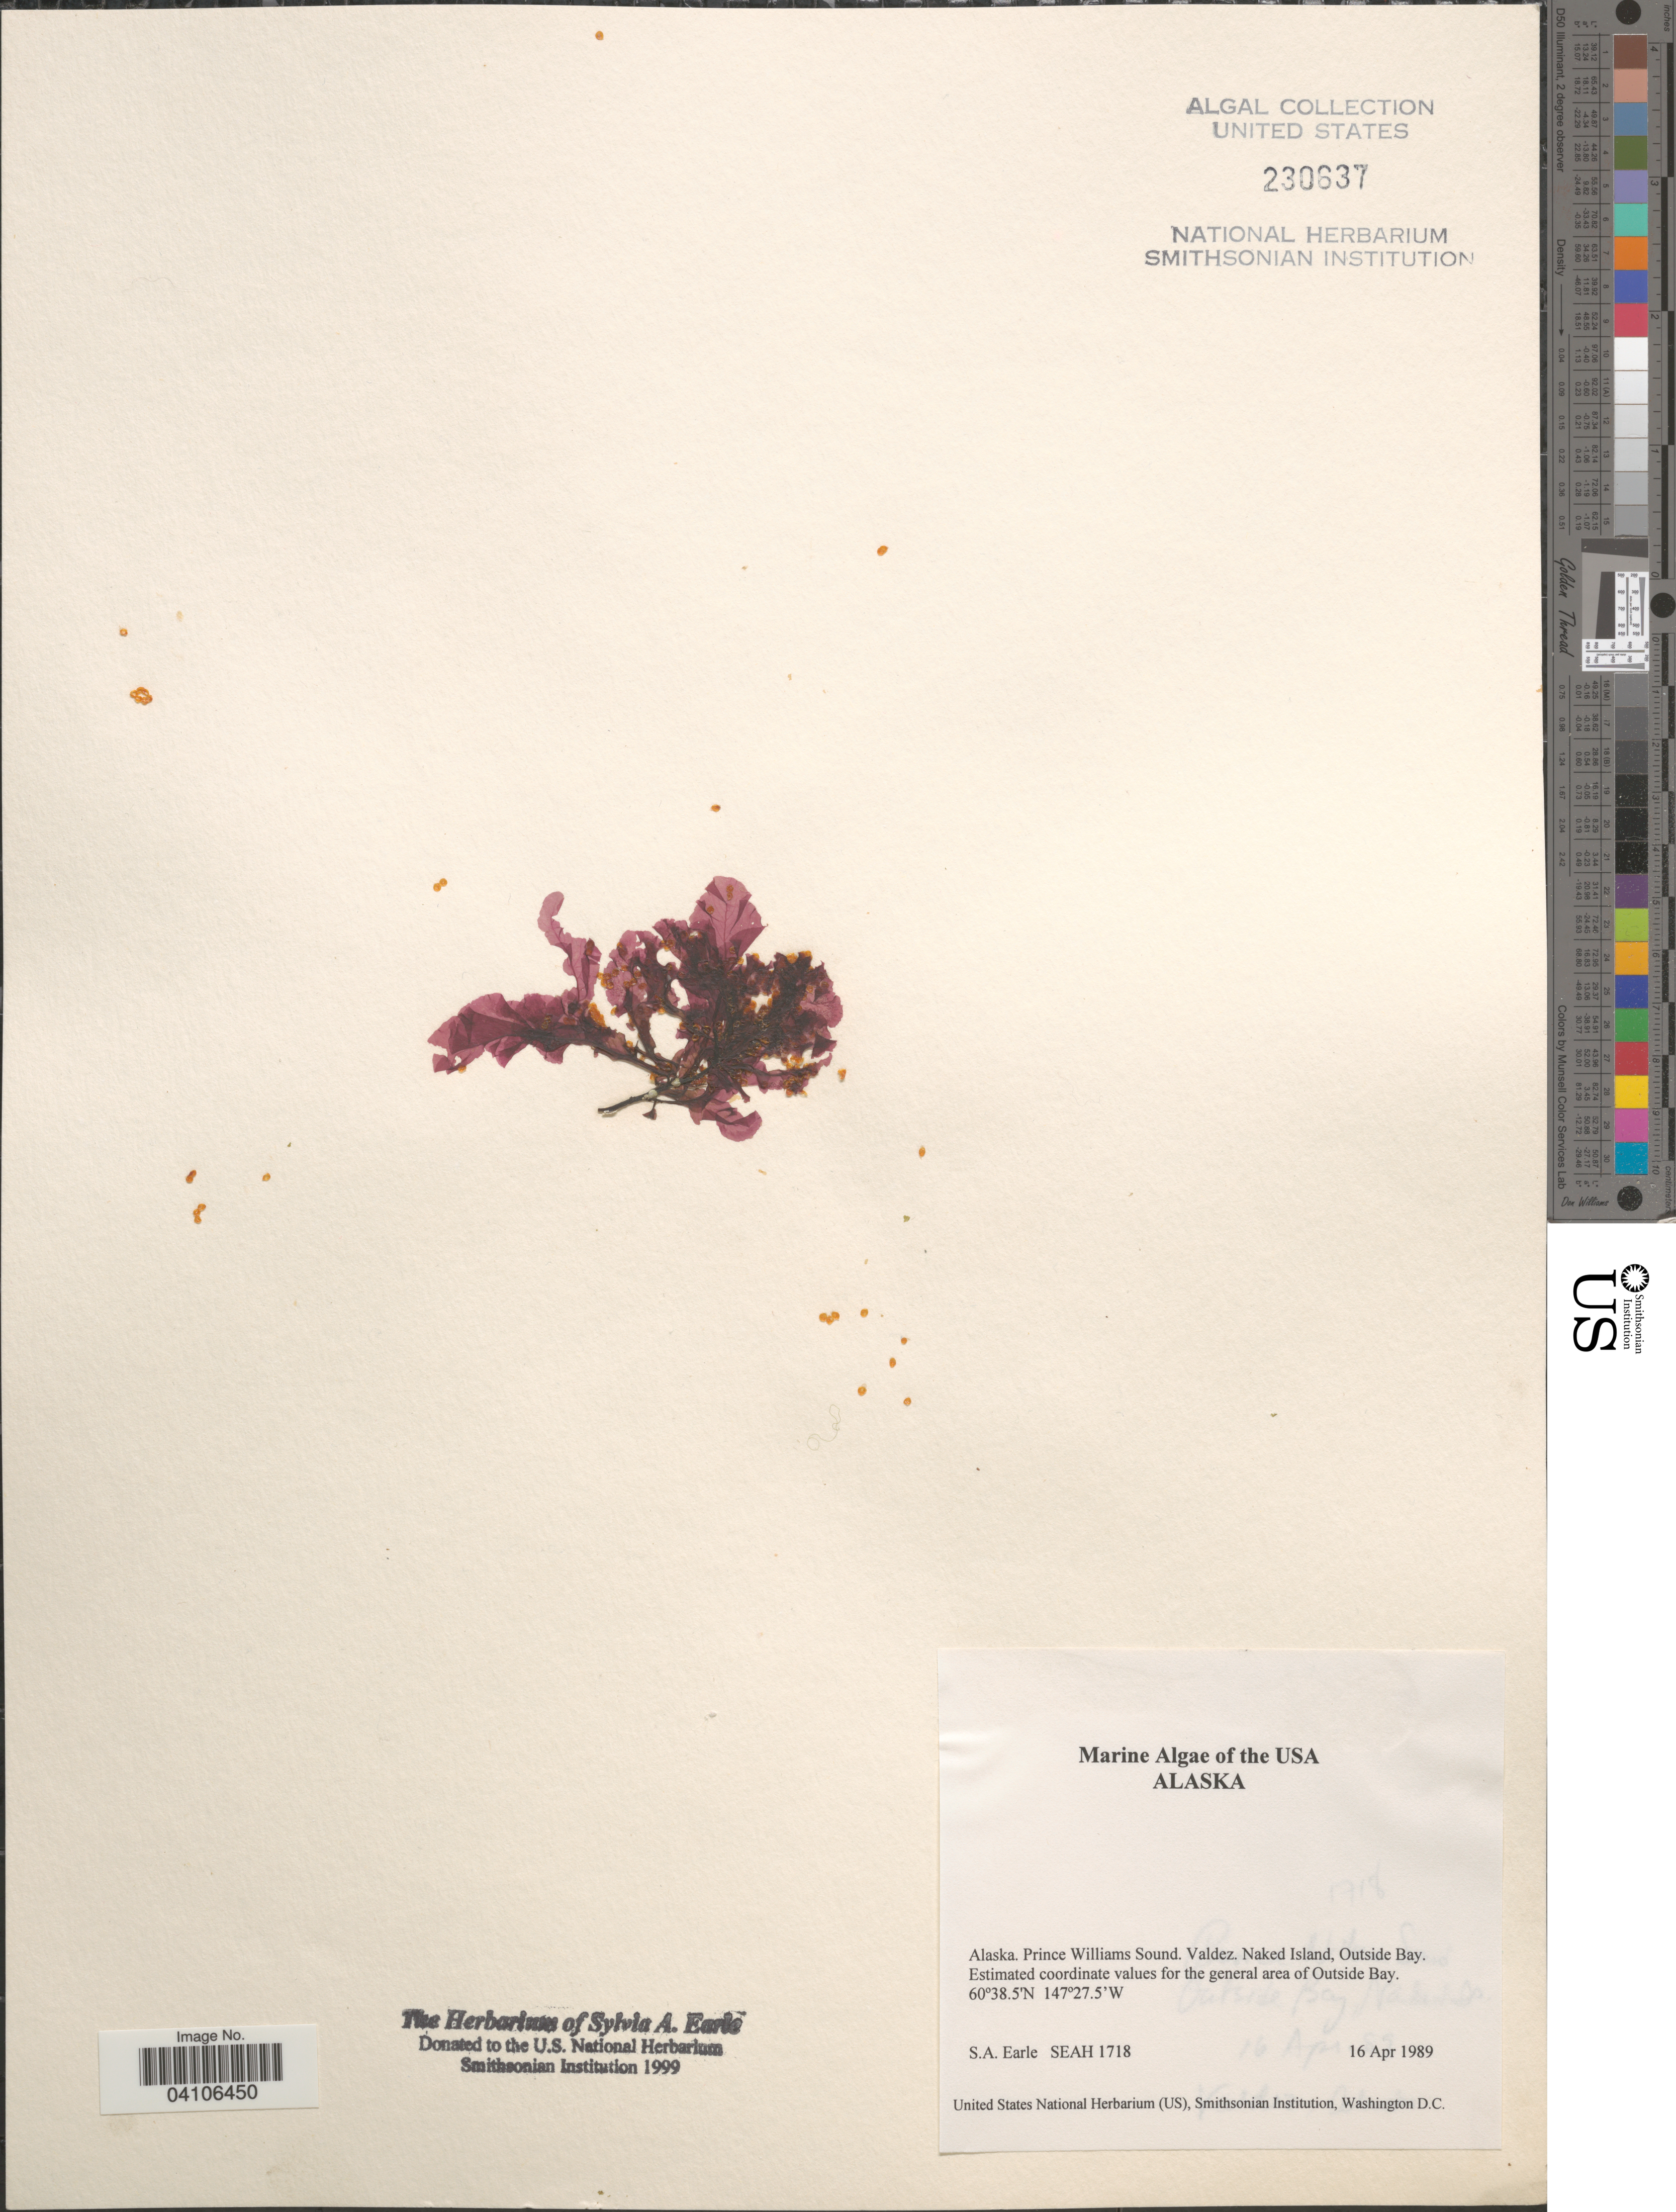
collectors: S. A. Earle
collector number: SEAH1718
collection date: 1989-04-16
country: United States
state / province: Alaska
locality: Prince Williams Sound. Valdez. Naked Island, Outside Bay. Estimated coordinate values for the general area of Outside Bay.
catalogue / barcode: US 230637